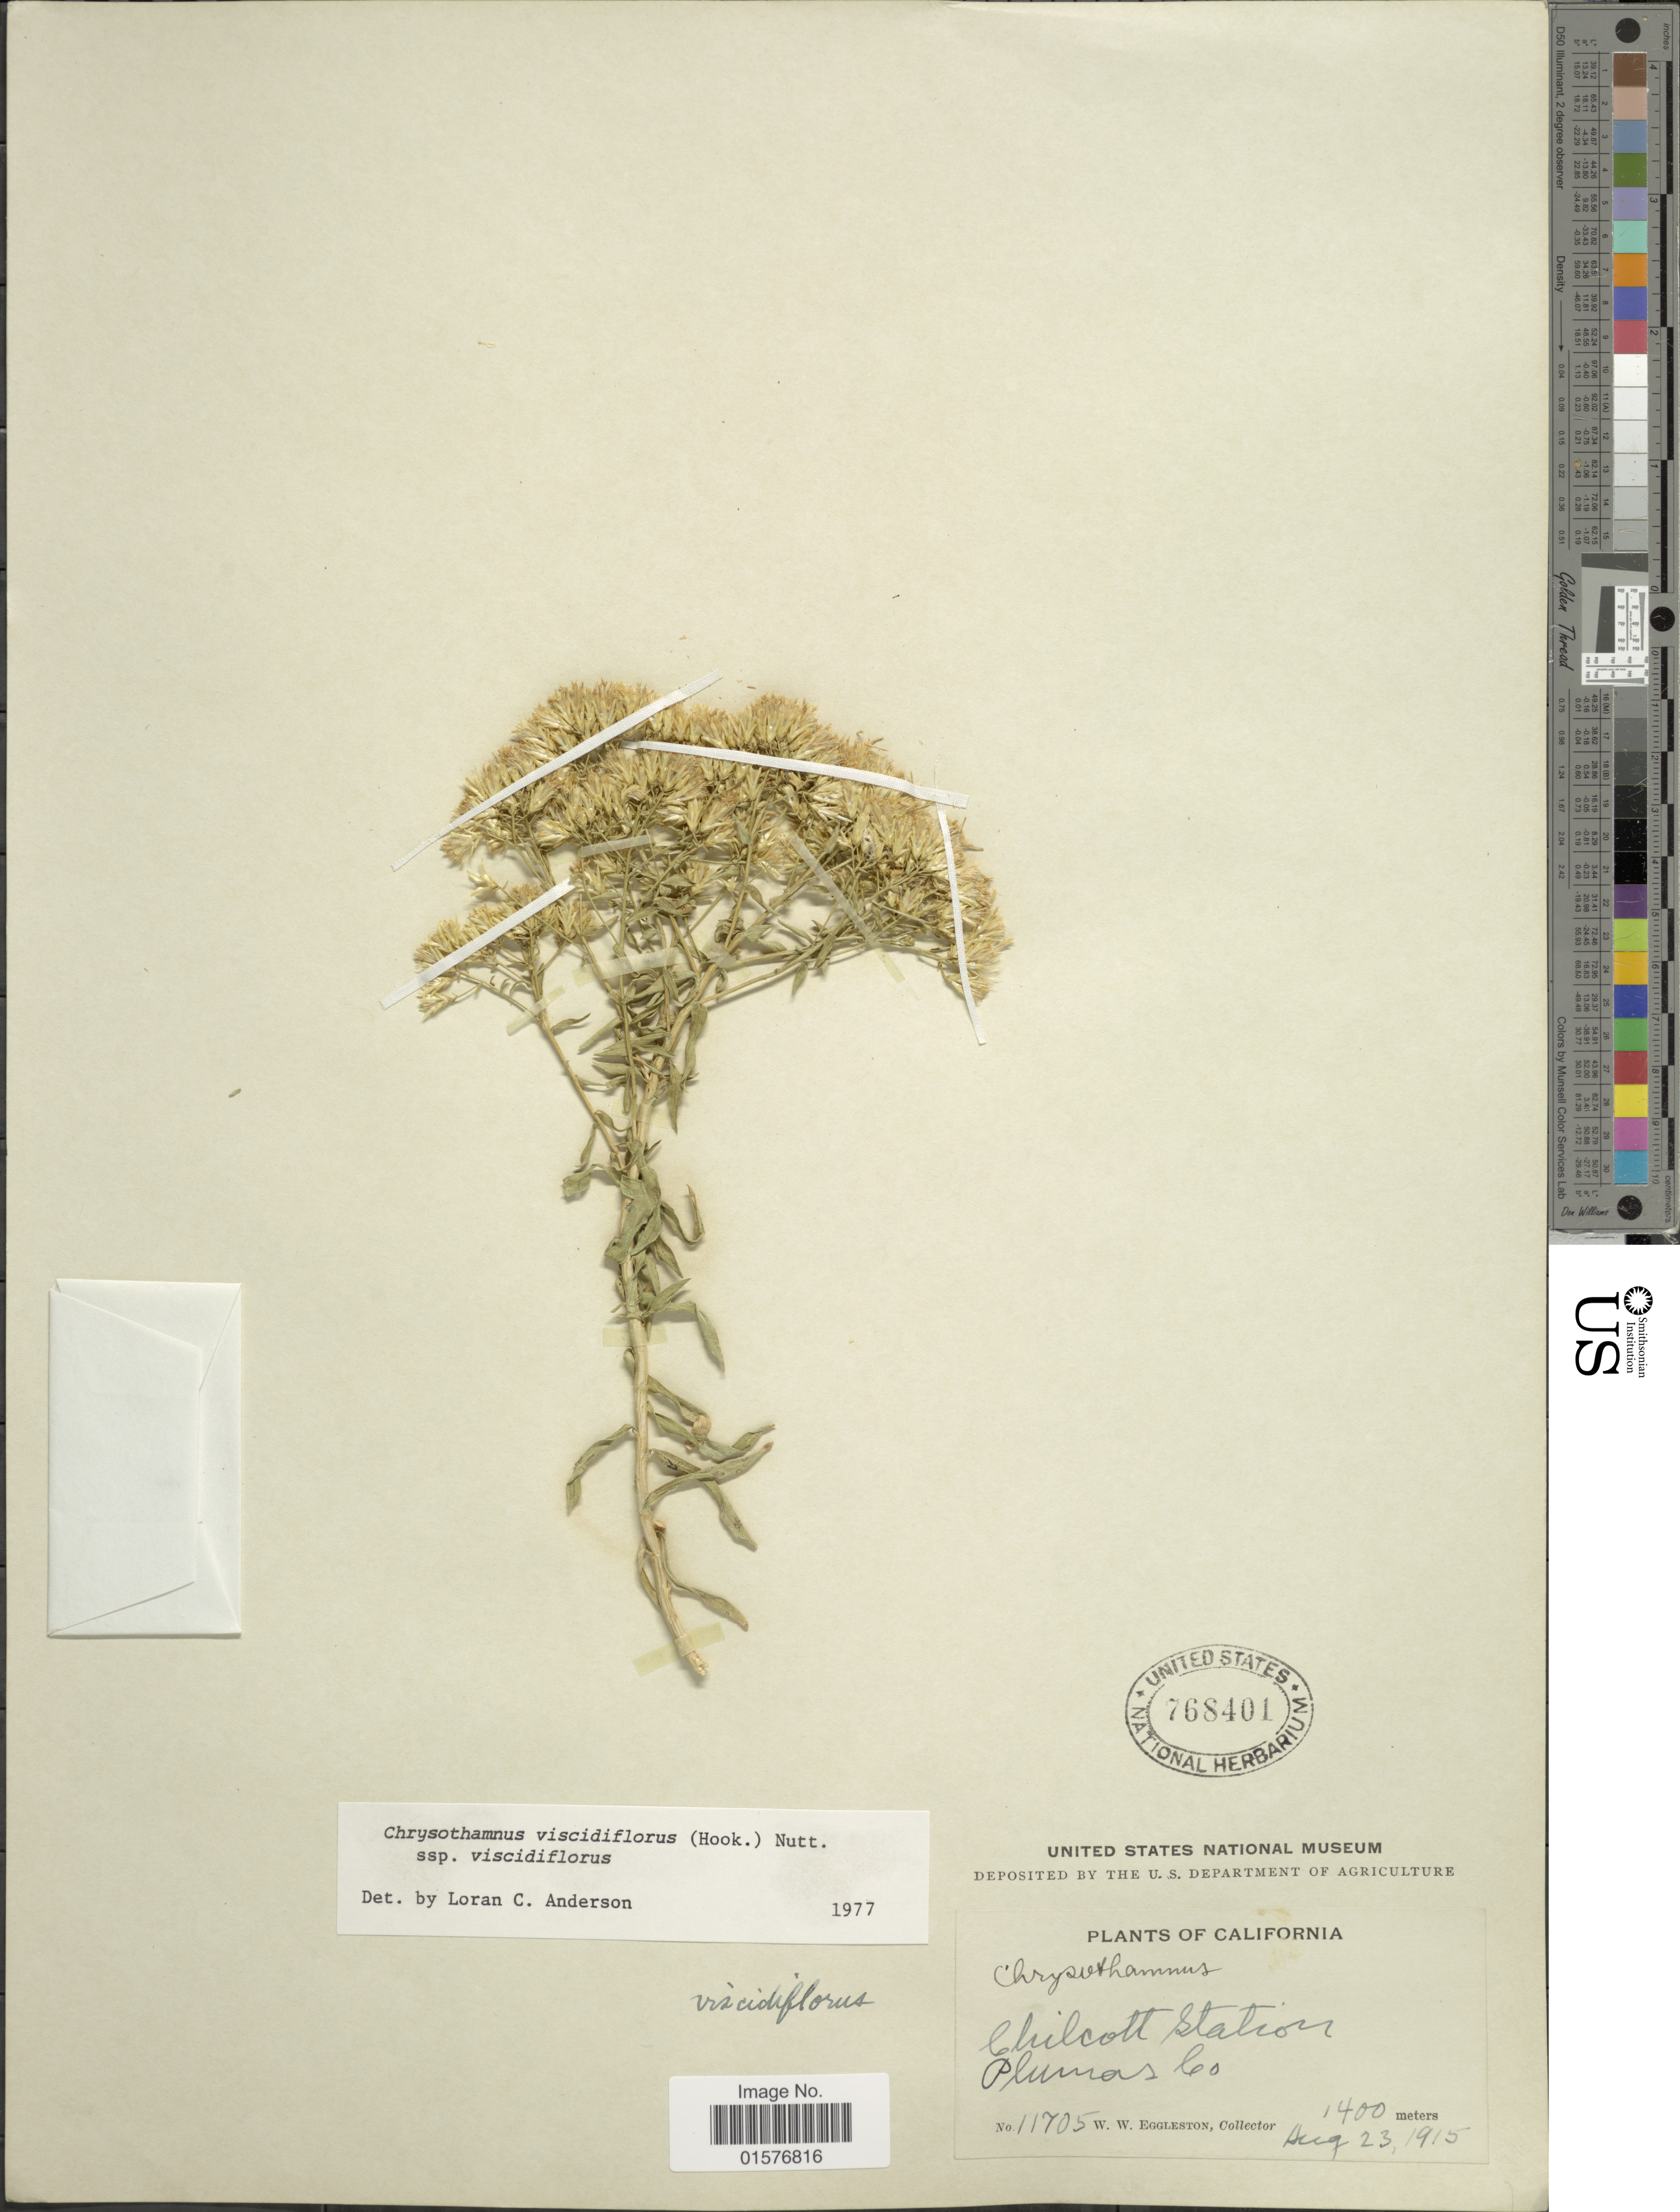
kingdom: Plantae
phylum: Tracheophyta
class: Magnoliopsida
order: Asterales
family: Asteraceae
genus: Chrysothamnus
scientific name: Chrysothamnus viscidiflorus subsp. viscidiflorus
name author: (Hook.) Nutt.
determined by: Urbatsch, Lowell E., Curator (LSU), Louisiana State University (UNITED STATES)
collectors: W. W. Eggleston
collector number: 11705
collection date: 1915-08-23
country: United States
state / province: California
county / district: Plumas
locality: Chilcott Station, Plumas Co.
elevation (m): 1400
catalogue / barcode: US 768401